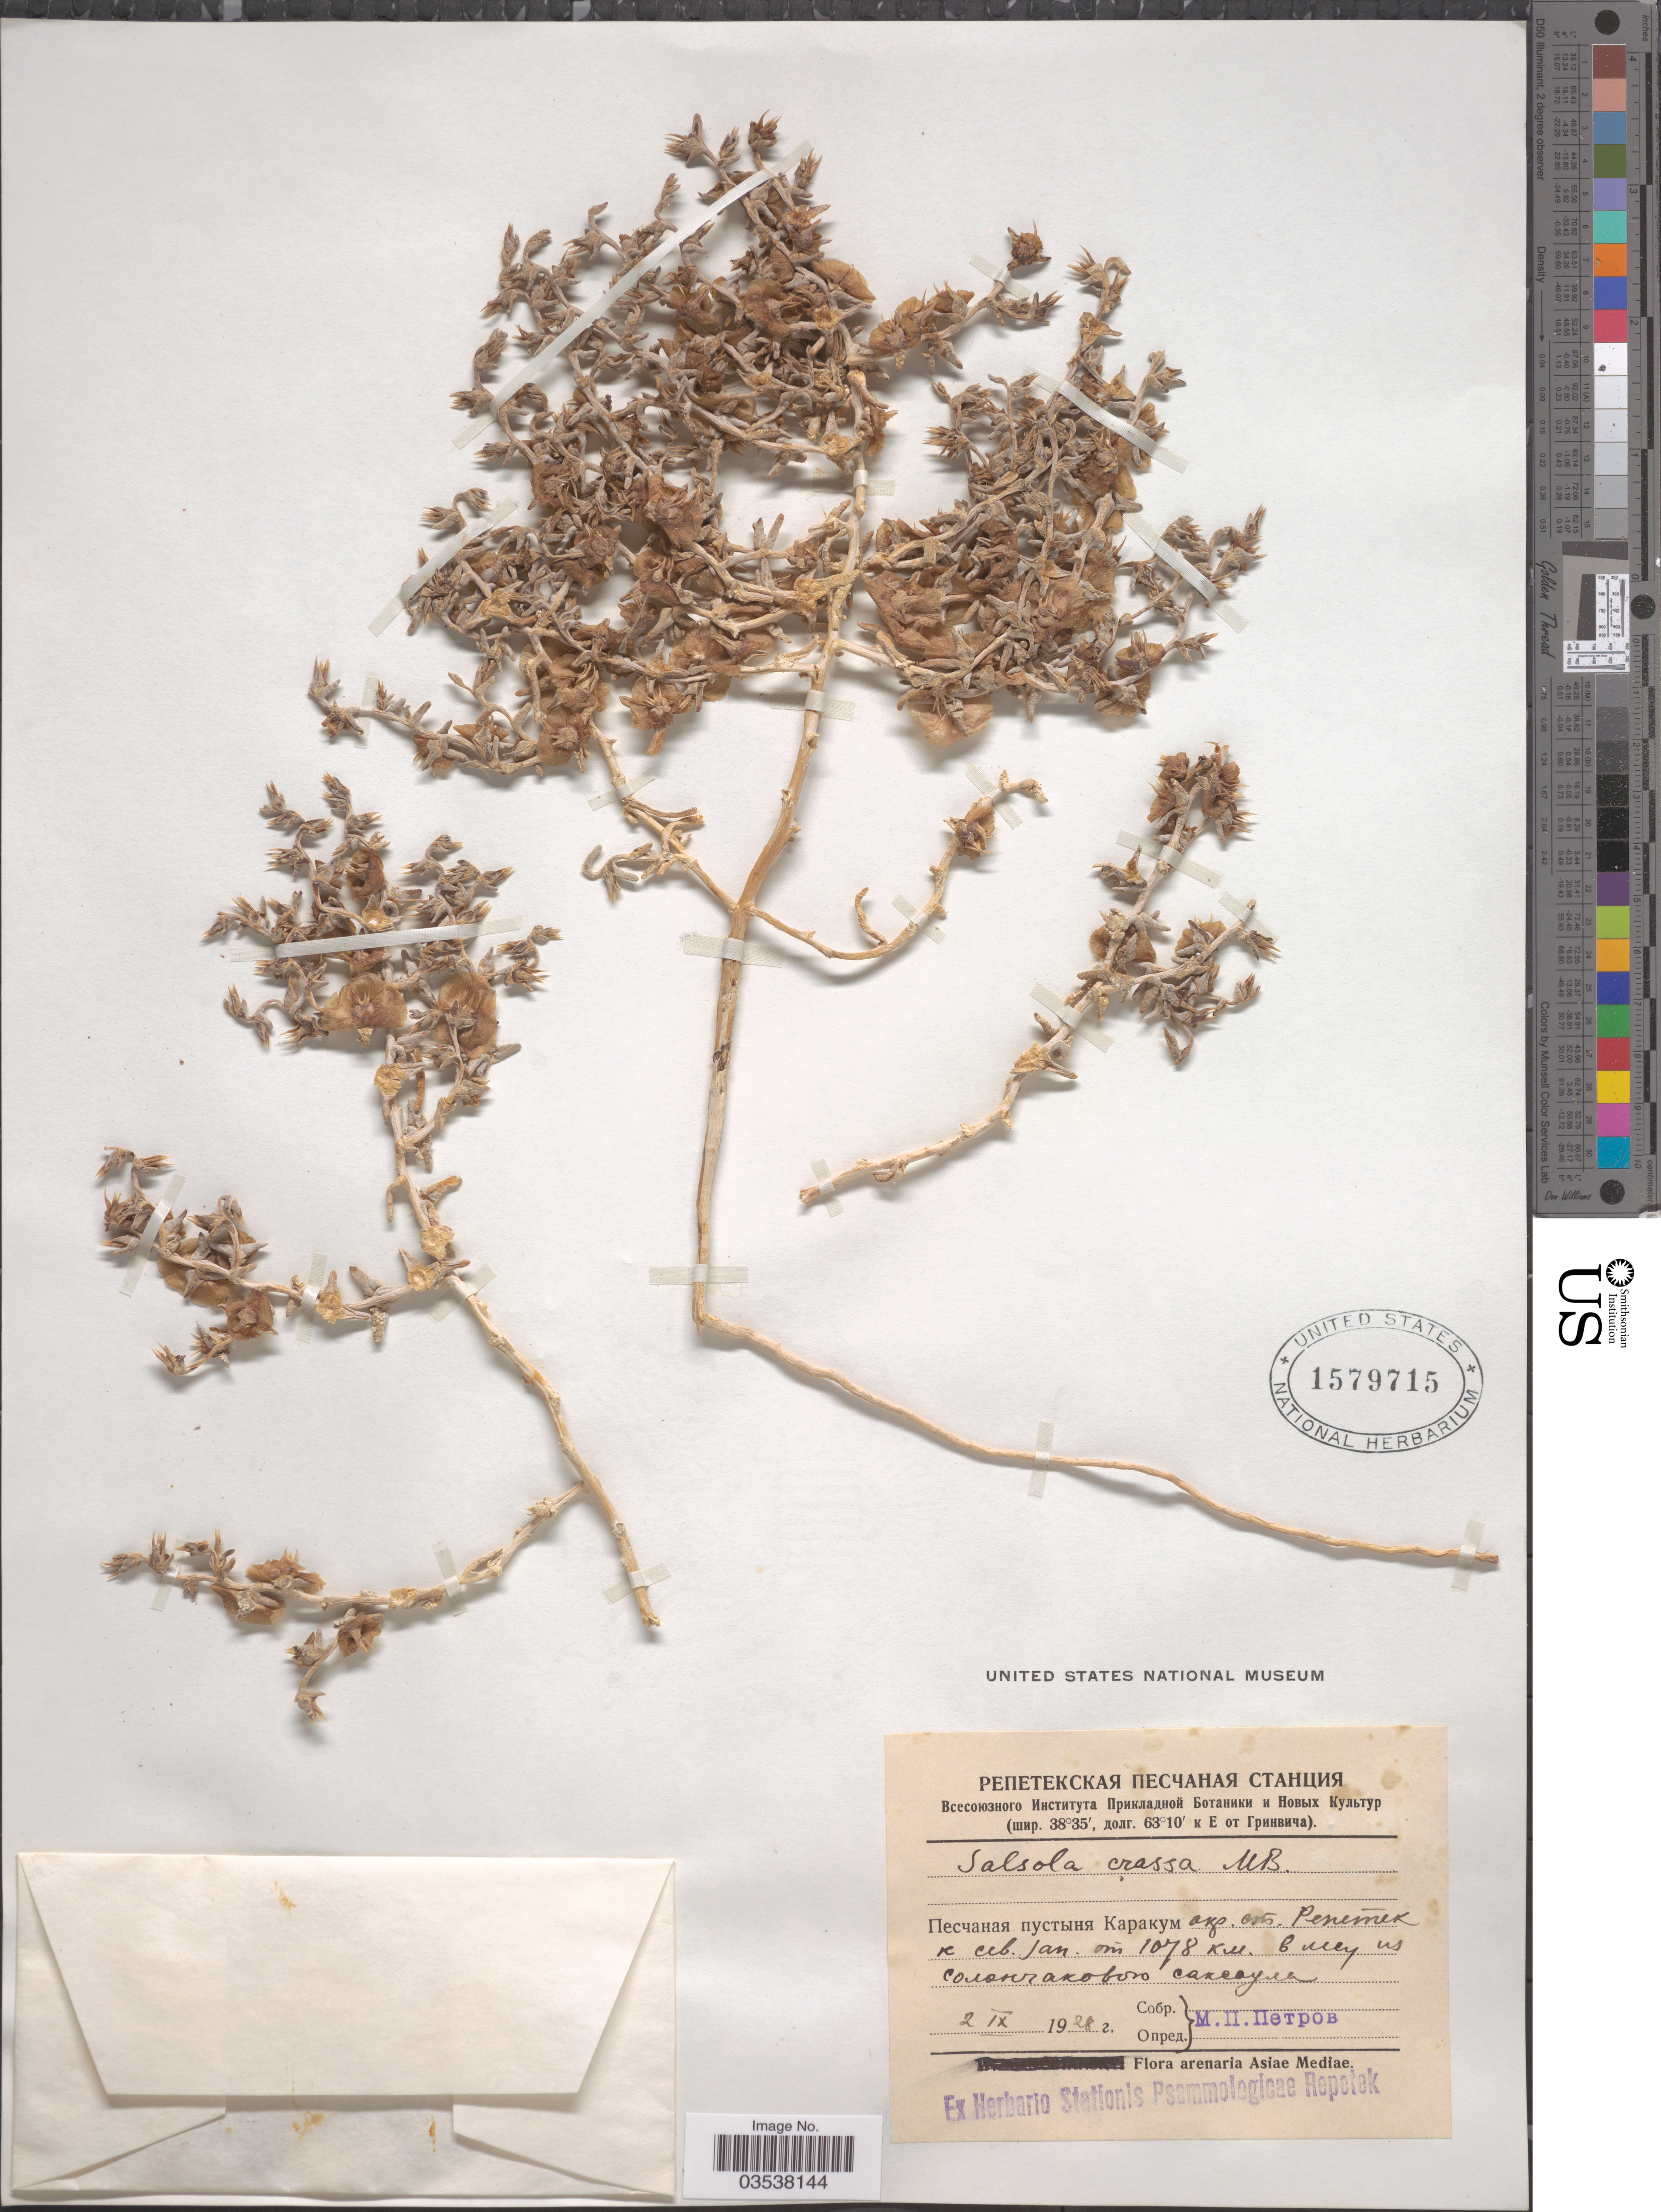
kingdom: Plantae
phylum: Tracheophyta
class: Magnoliopsida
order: Caryophyllales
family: Amaranthaceae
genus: Climacoptera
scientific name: Climacoptera turcomanica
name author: (Litv.) Botsch.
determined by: Strong, Mark T., (BOT), Smithsonian Institution - National Museum of Natural History (UNITED STATES)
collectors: M. Petrov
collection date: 1928-09-02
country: Turkmenistan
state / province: Lebap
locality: Karakum Desert, near Repetek, NW from km 1078.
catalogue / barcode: US 1579715